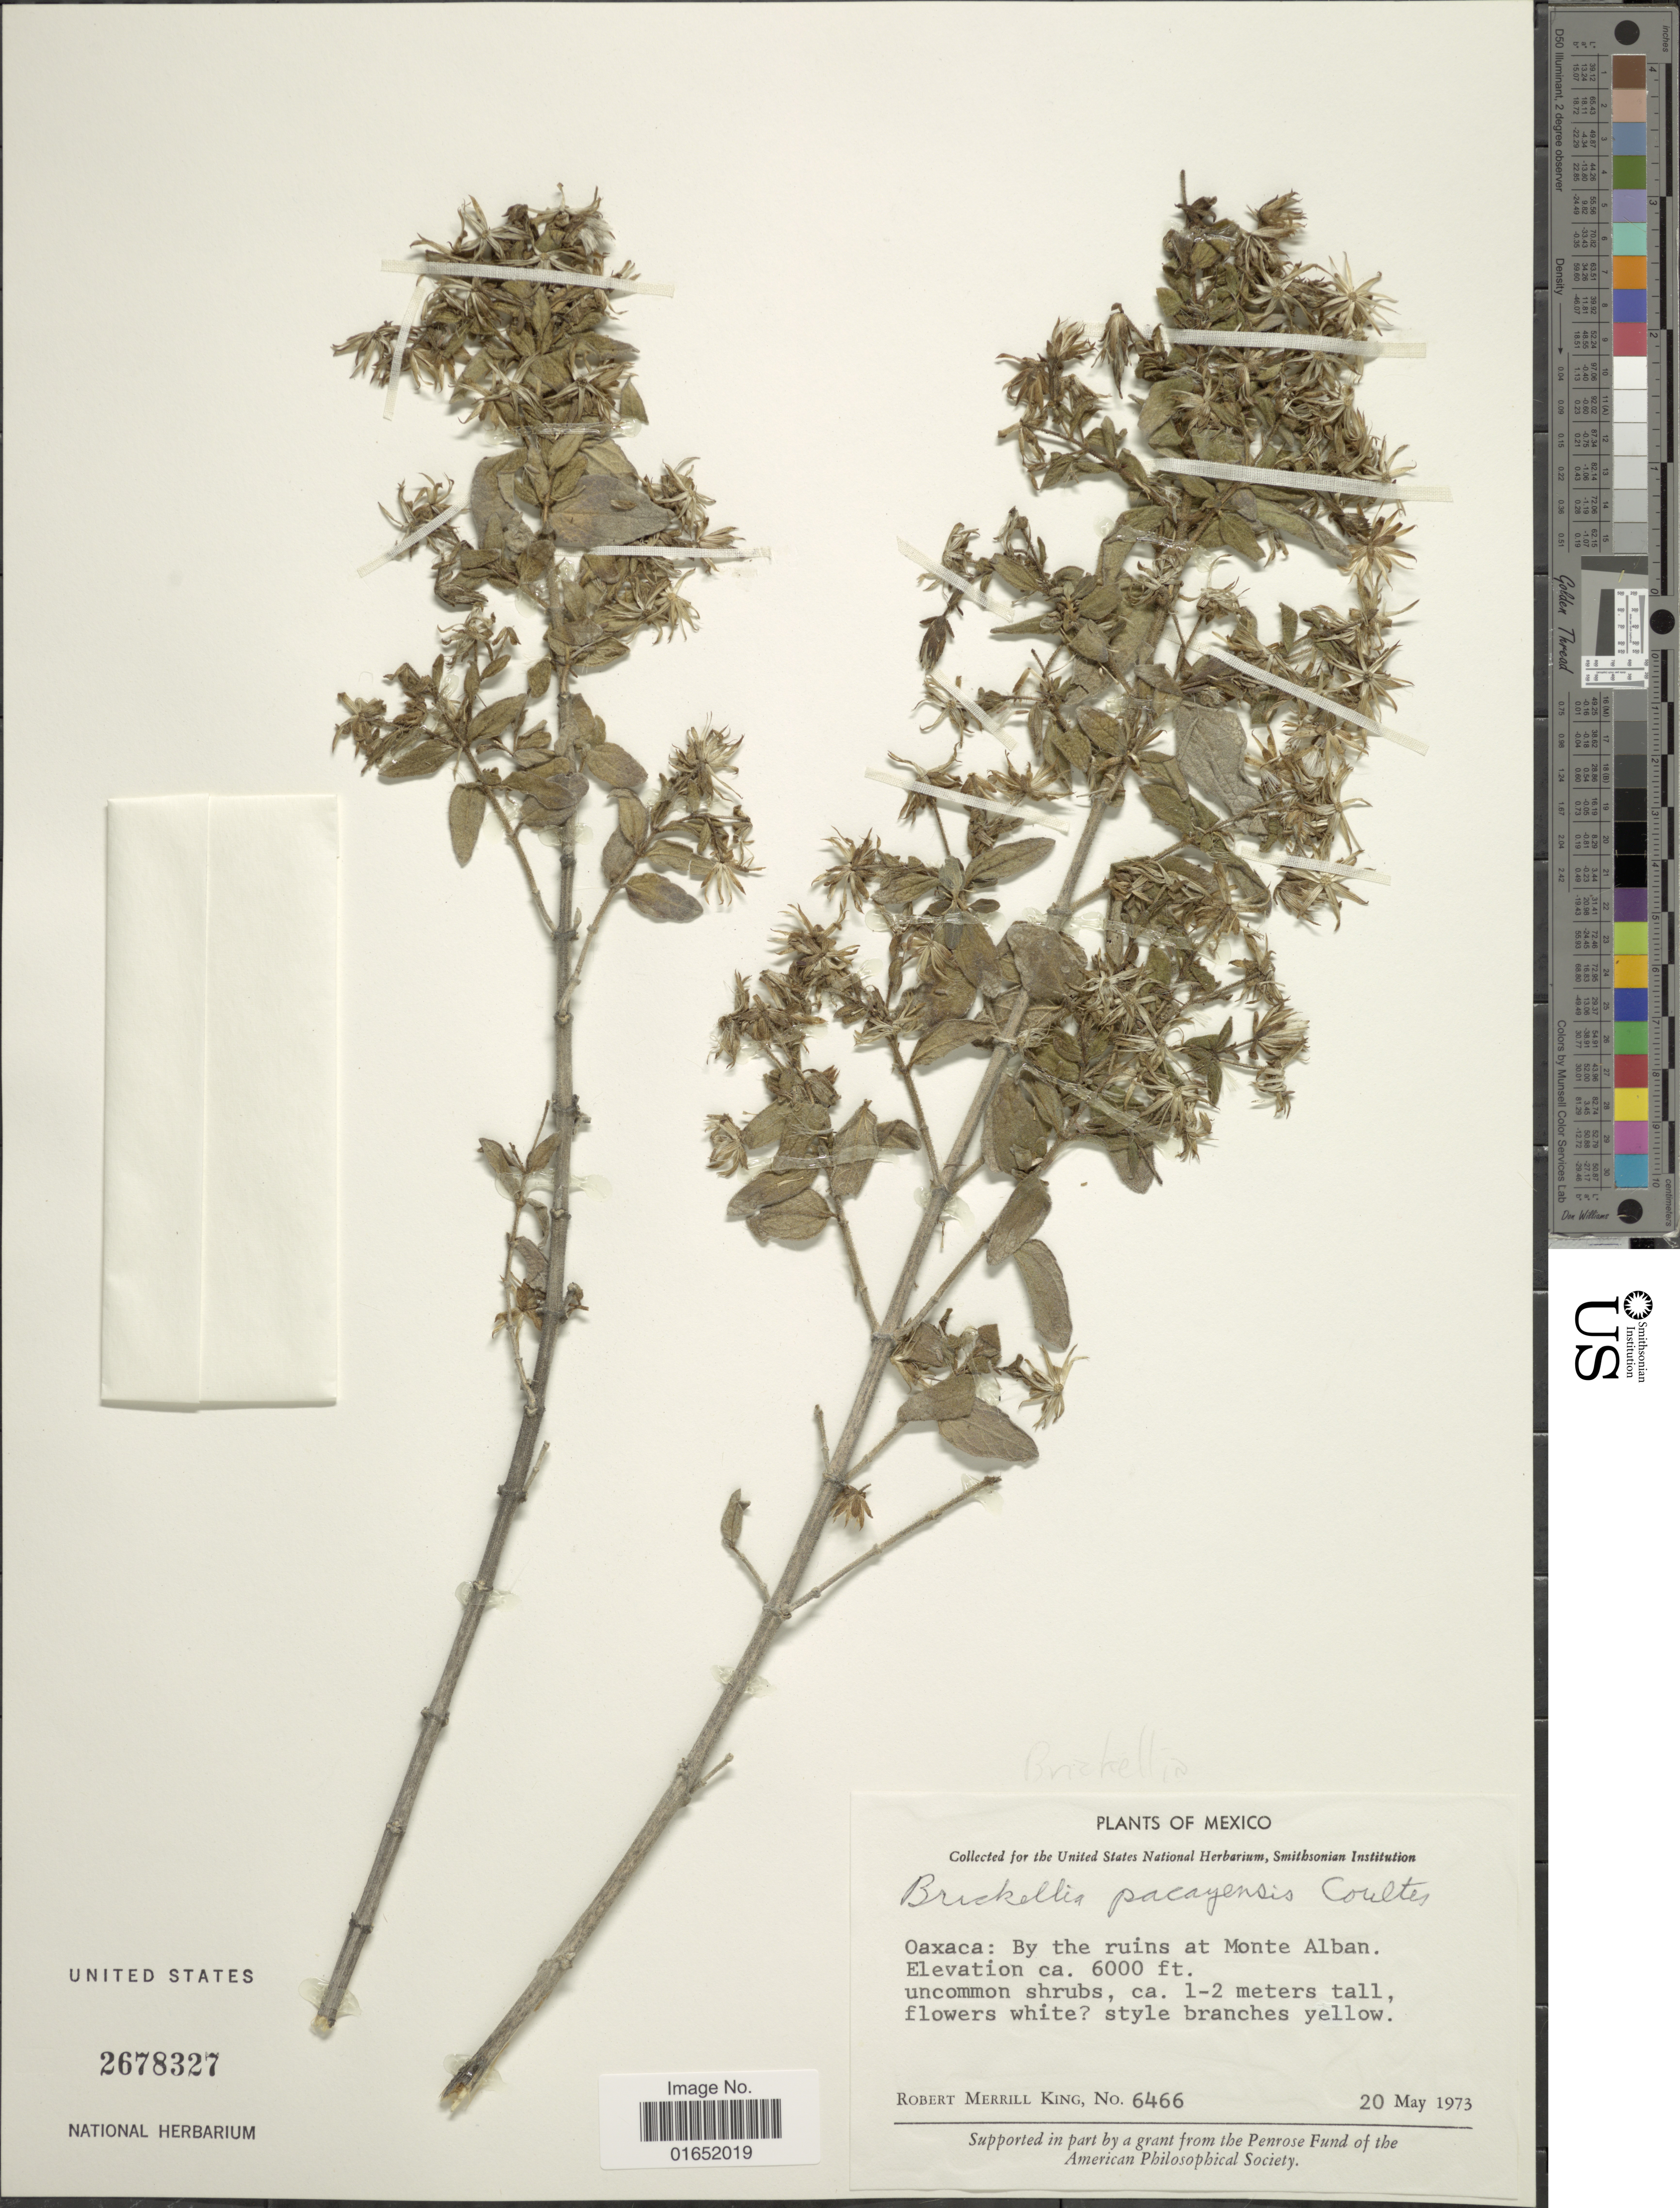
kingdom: Plantae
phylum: Tracheophyta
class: Magnoliopsida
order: Asterales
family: Asteraceae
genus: Brickellia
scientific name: Brickellia pacayensis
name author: J.M. Coult.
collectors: R. M. King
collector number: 6466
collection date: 1973-05-20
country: Mexico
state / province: Oaxaca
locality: By the ruins at Monte Alban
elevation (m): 1829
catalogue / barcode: US 2678327